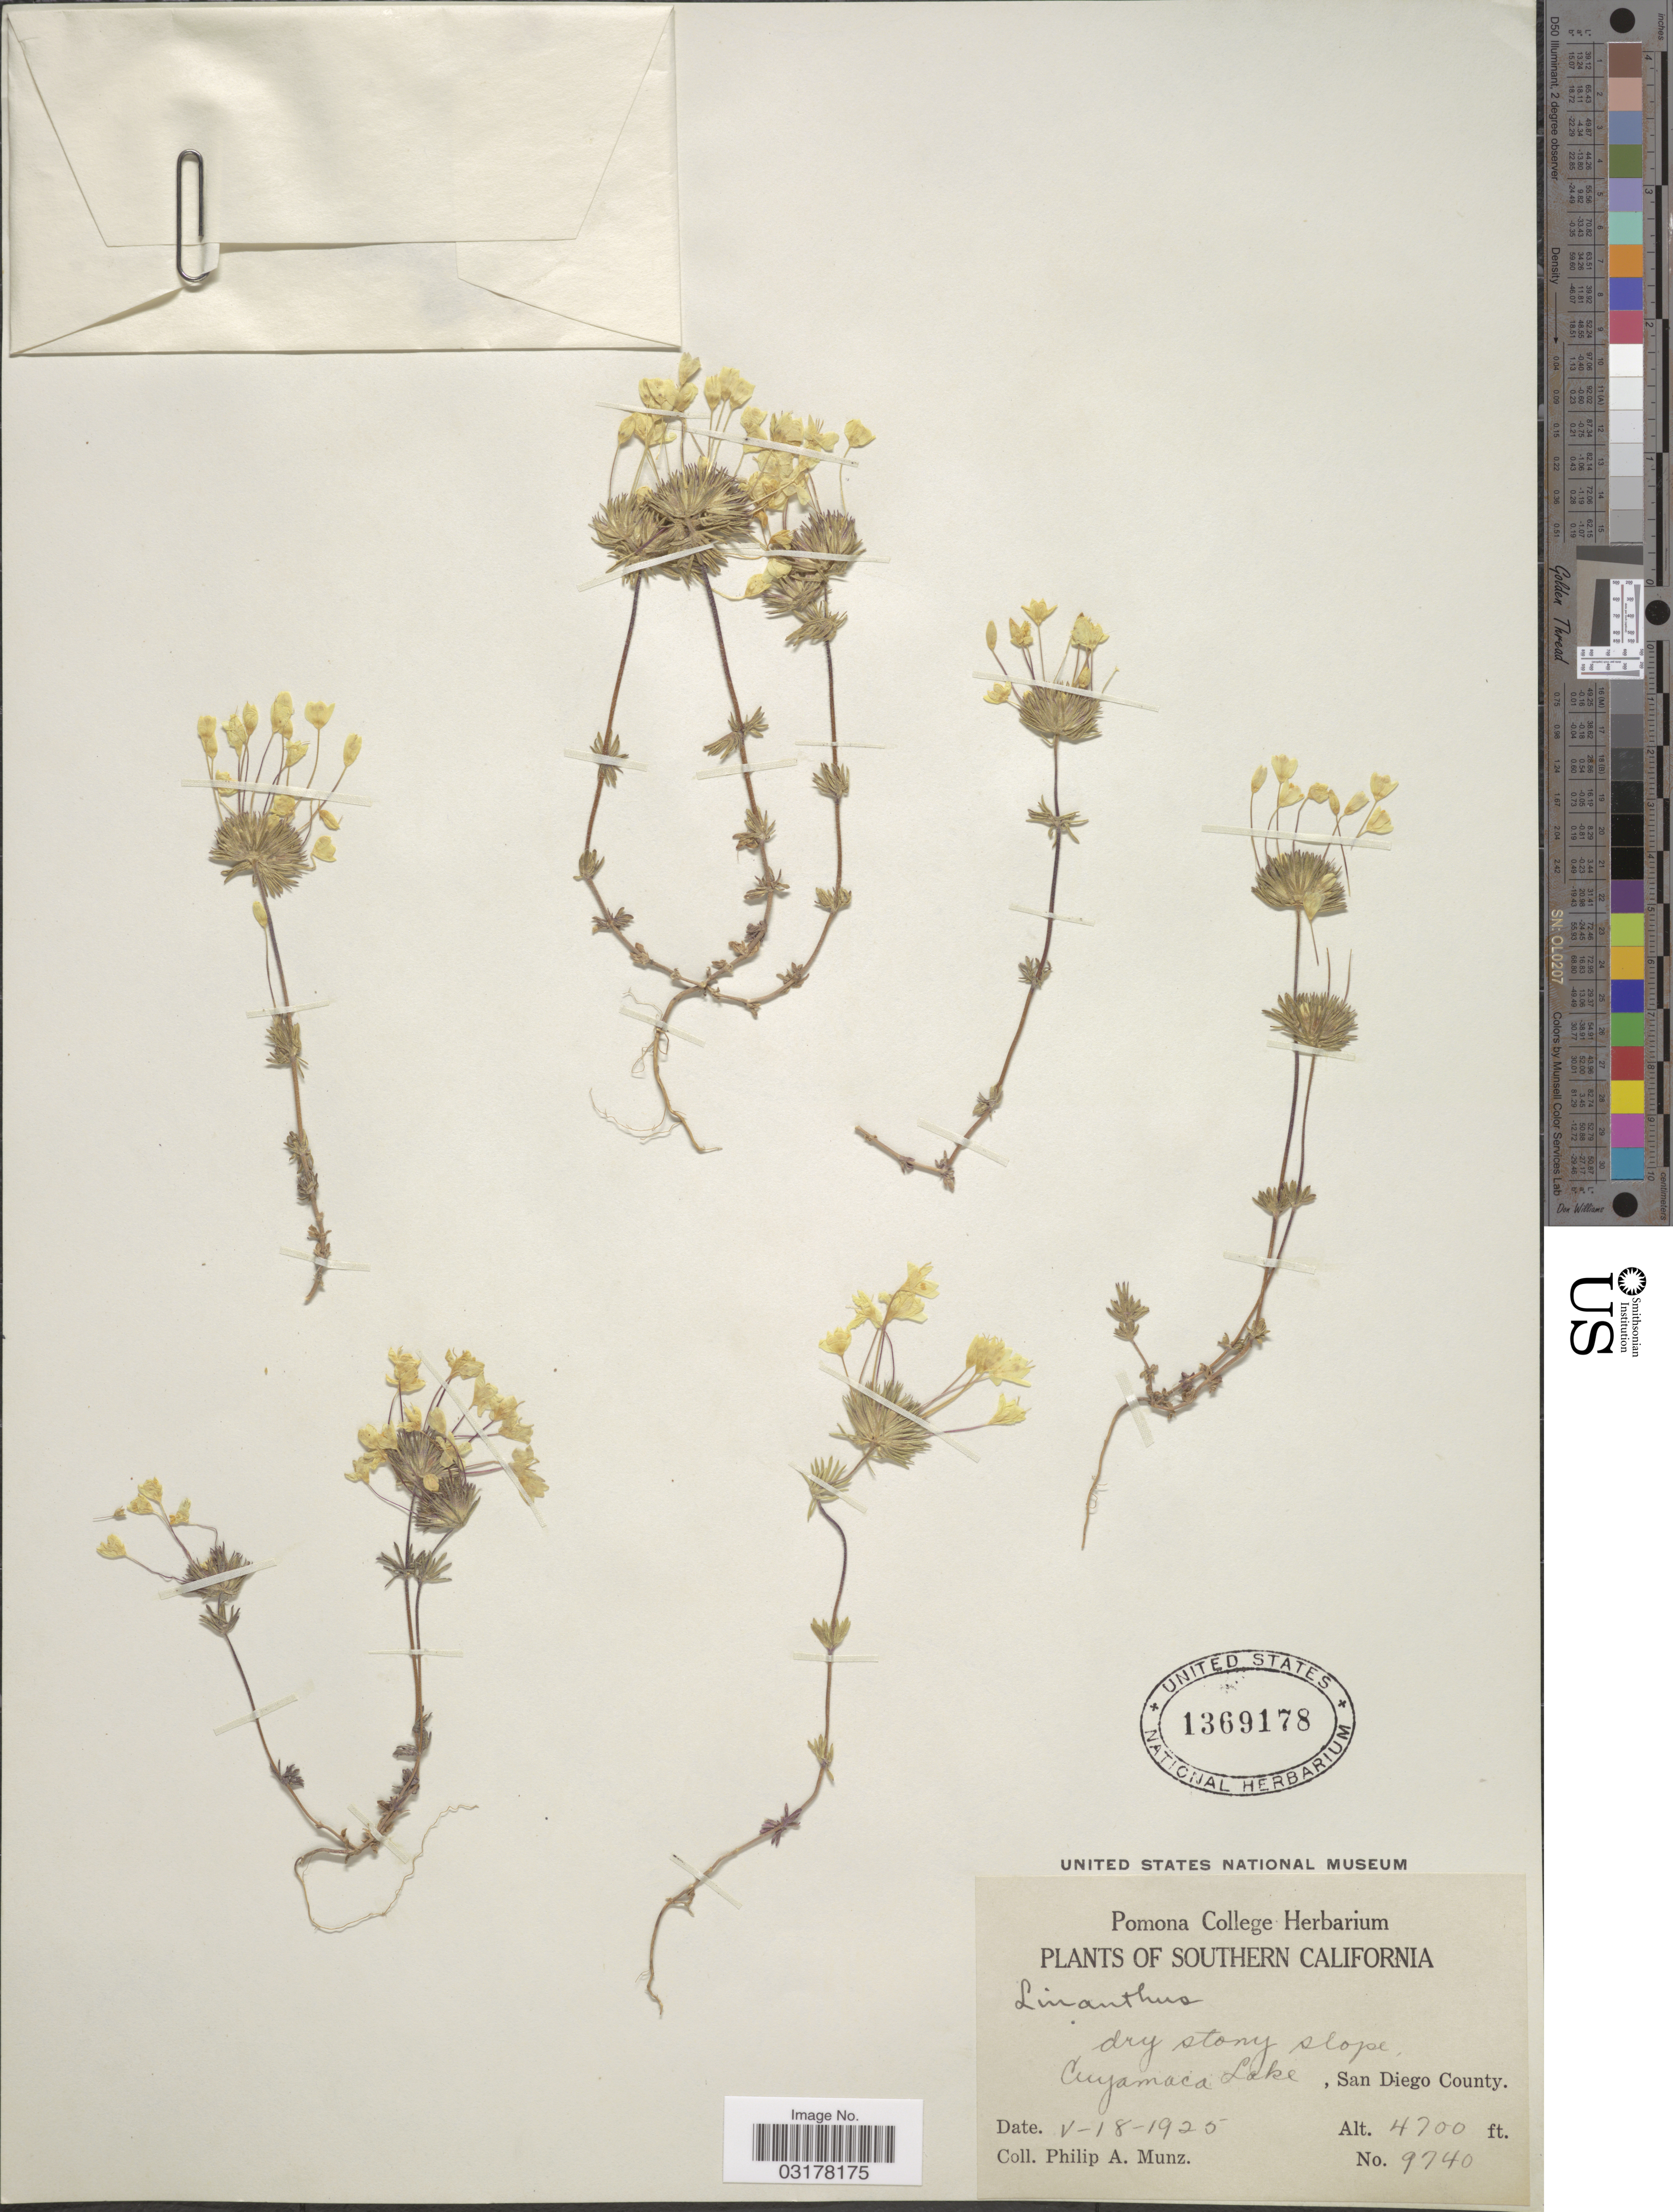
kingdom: Plantae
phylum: Tracheophyta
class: Magnoliopsida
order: Ericales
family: Polemoniaceae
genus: Leptosiphon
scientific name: Leptosiphon parviflorus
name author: Benth.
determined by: Strong, Mark T., (BOT), Smithsonian Institution - National Museum of Natural History (UNITED STATES)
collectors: P. A. Munz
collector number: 9740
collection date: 1925-05-18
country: United States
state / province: California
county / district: San Diego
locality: Southern California. Cuyamaca Lake, San Diego County.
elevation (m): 1433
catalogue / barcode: US 1369178